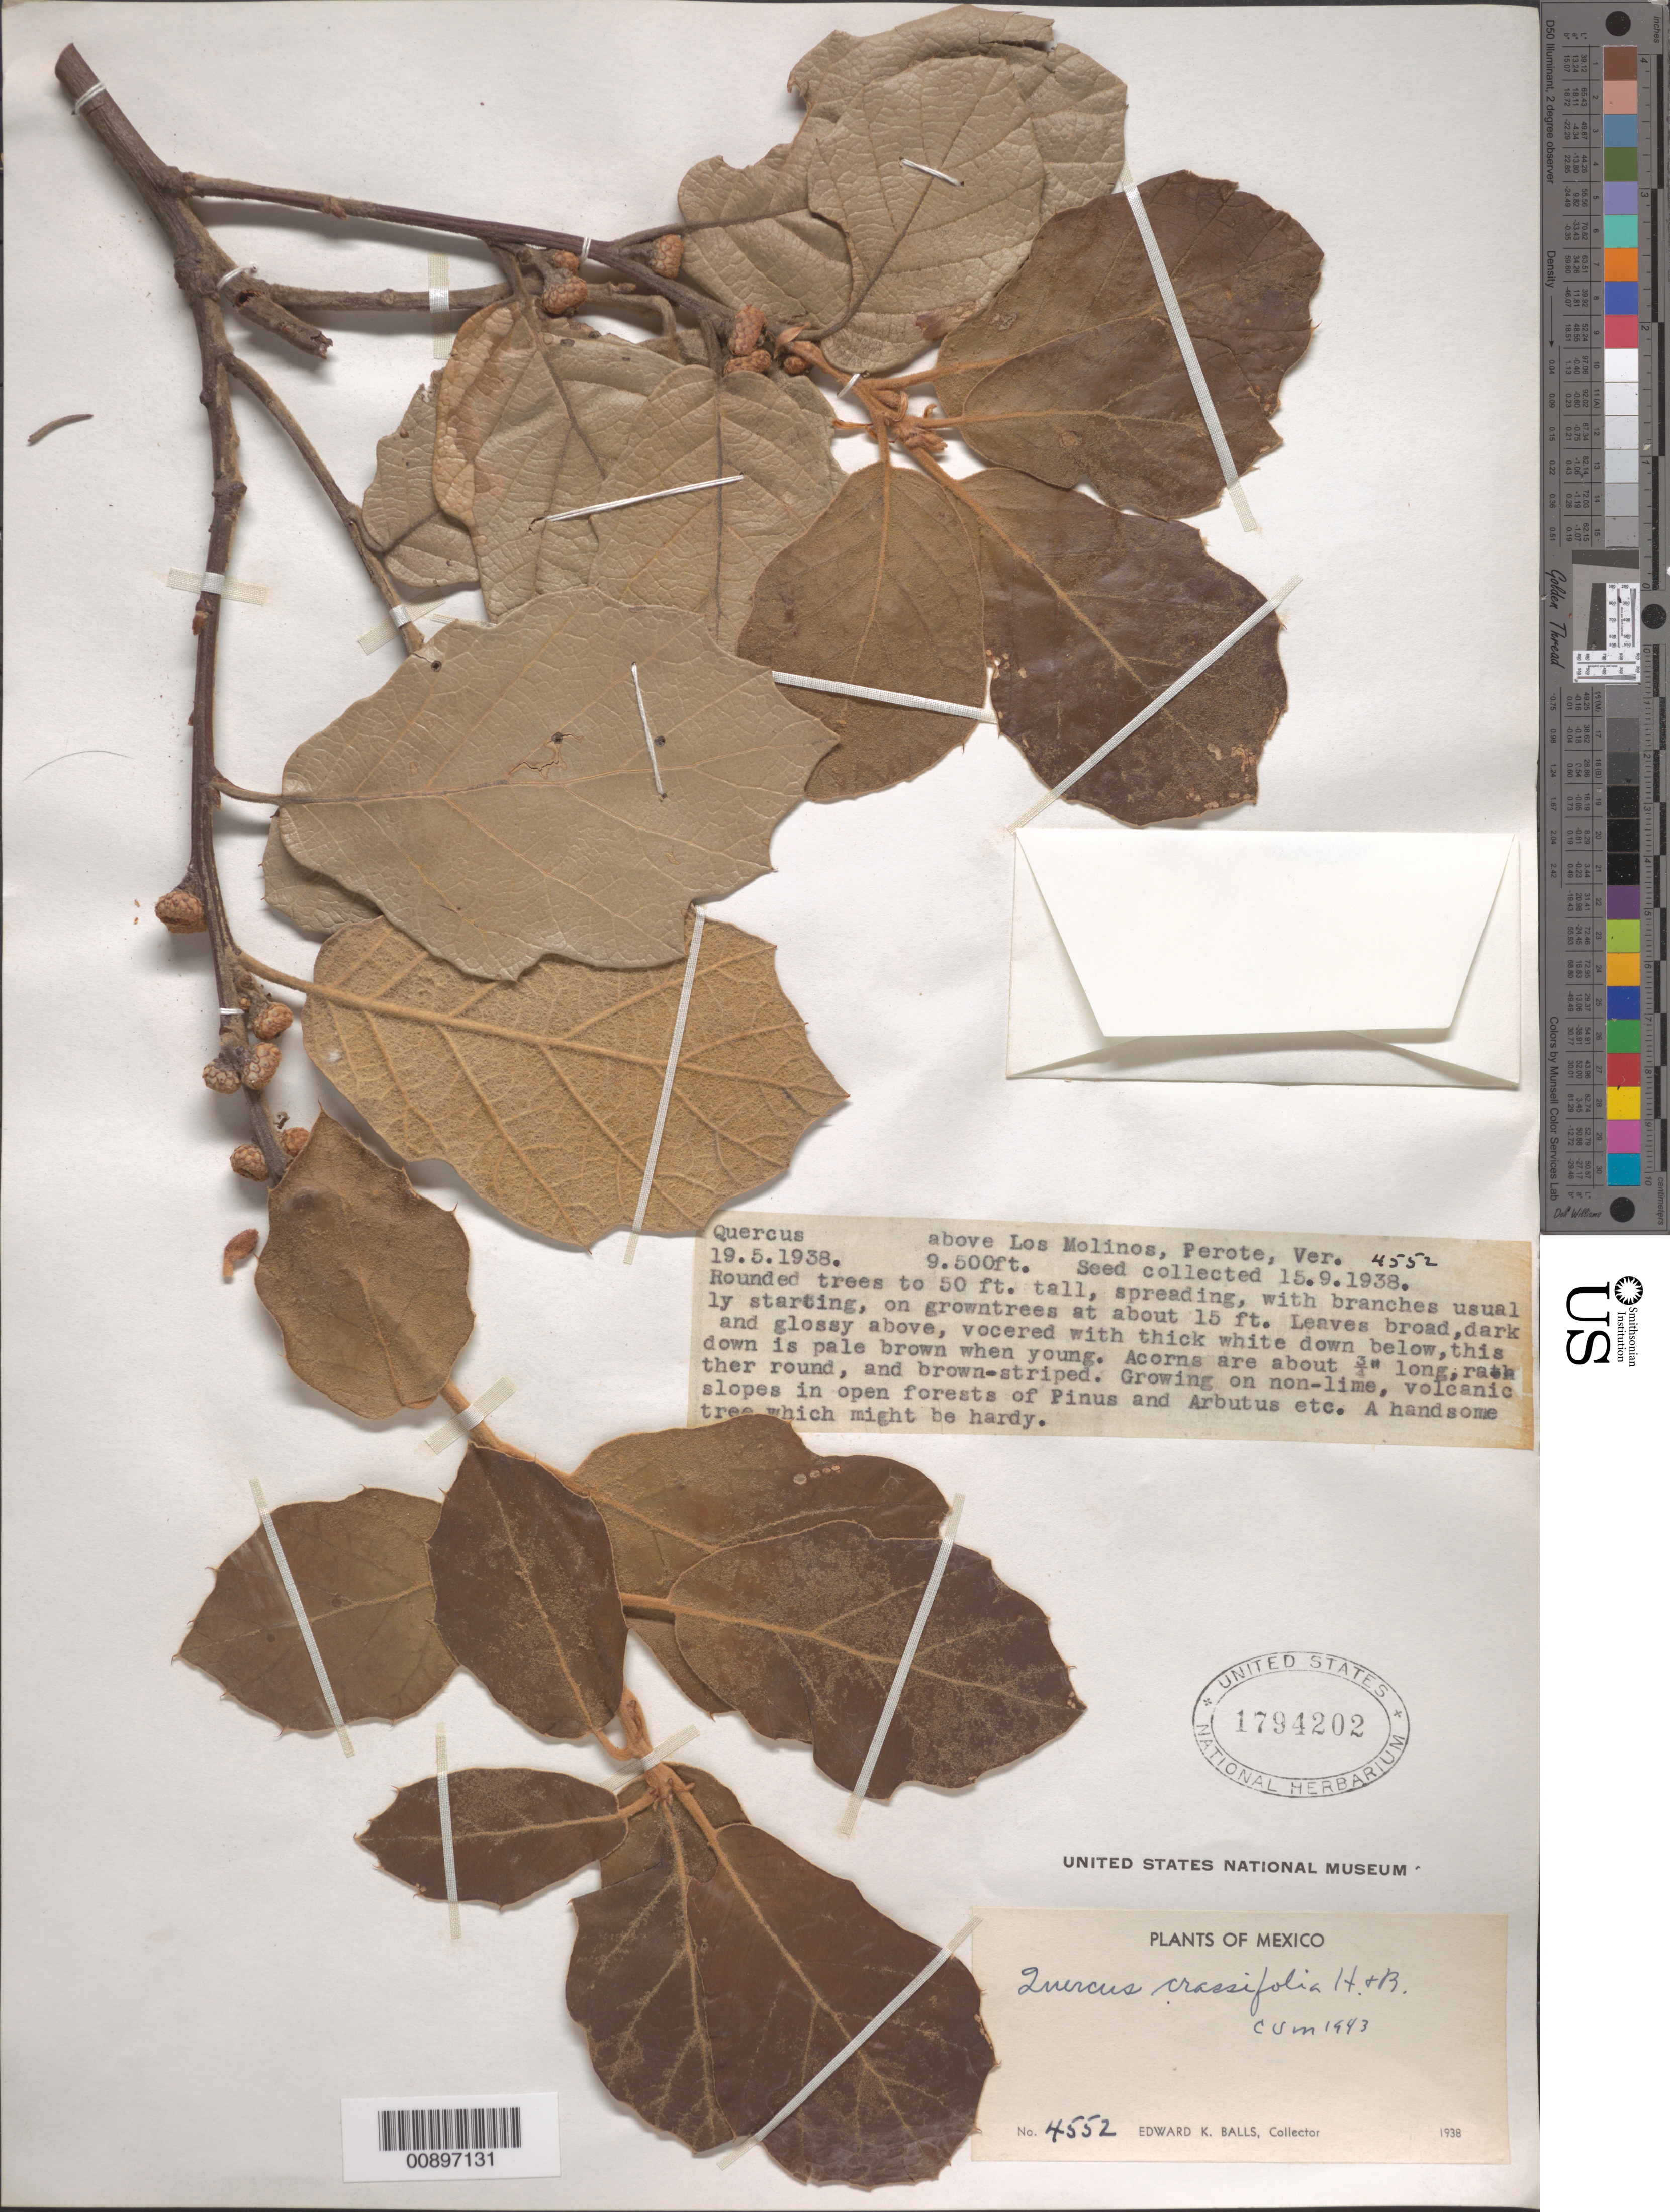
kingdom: Plantae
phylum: Tracheophyta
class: Magnoliopsida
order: Fagales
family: Fagaceae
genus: Quercus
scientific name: Quercus crassifolia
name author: Humb. & Bonpl.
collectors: E. K. Balls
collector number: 4552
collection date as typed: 15 Sep 1938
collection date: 1938-09-15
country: Mexico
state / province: Veracruz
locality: Above Los Molinos, Perote, Veracruz.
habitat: Growing on non-lime, volcanic slopes in open forests of Pinus and Arbutus, etc.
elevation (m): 2896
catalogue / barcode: US 1794202